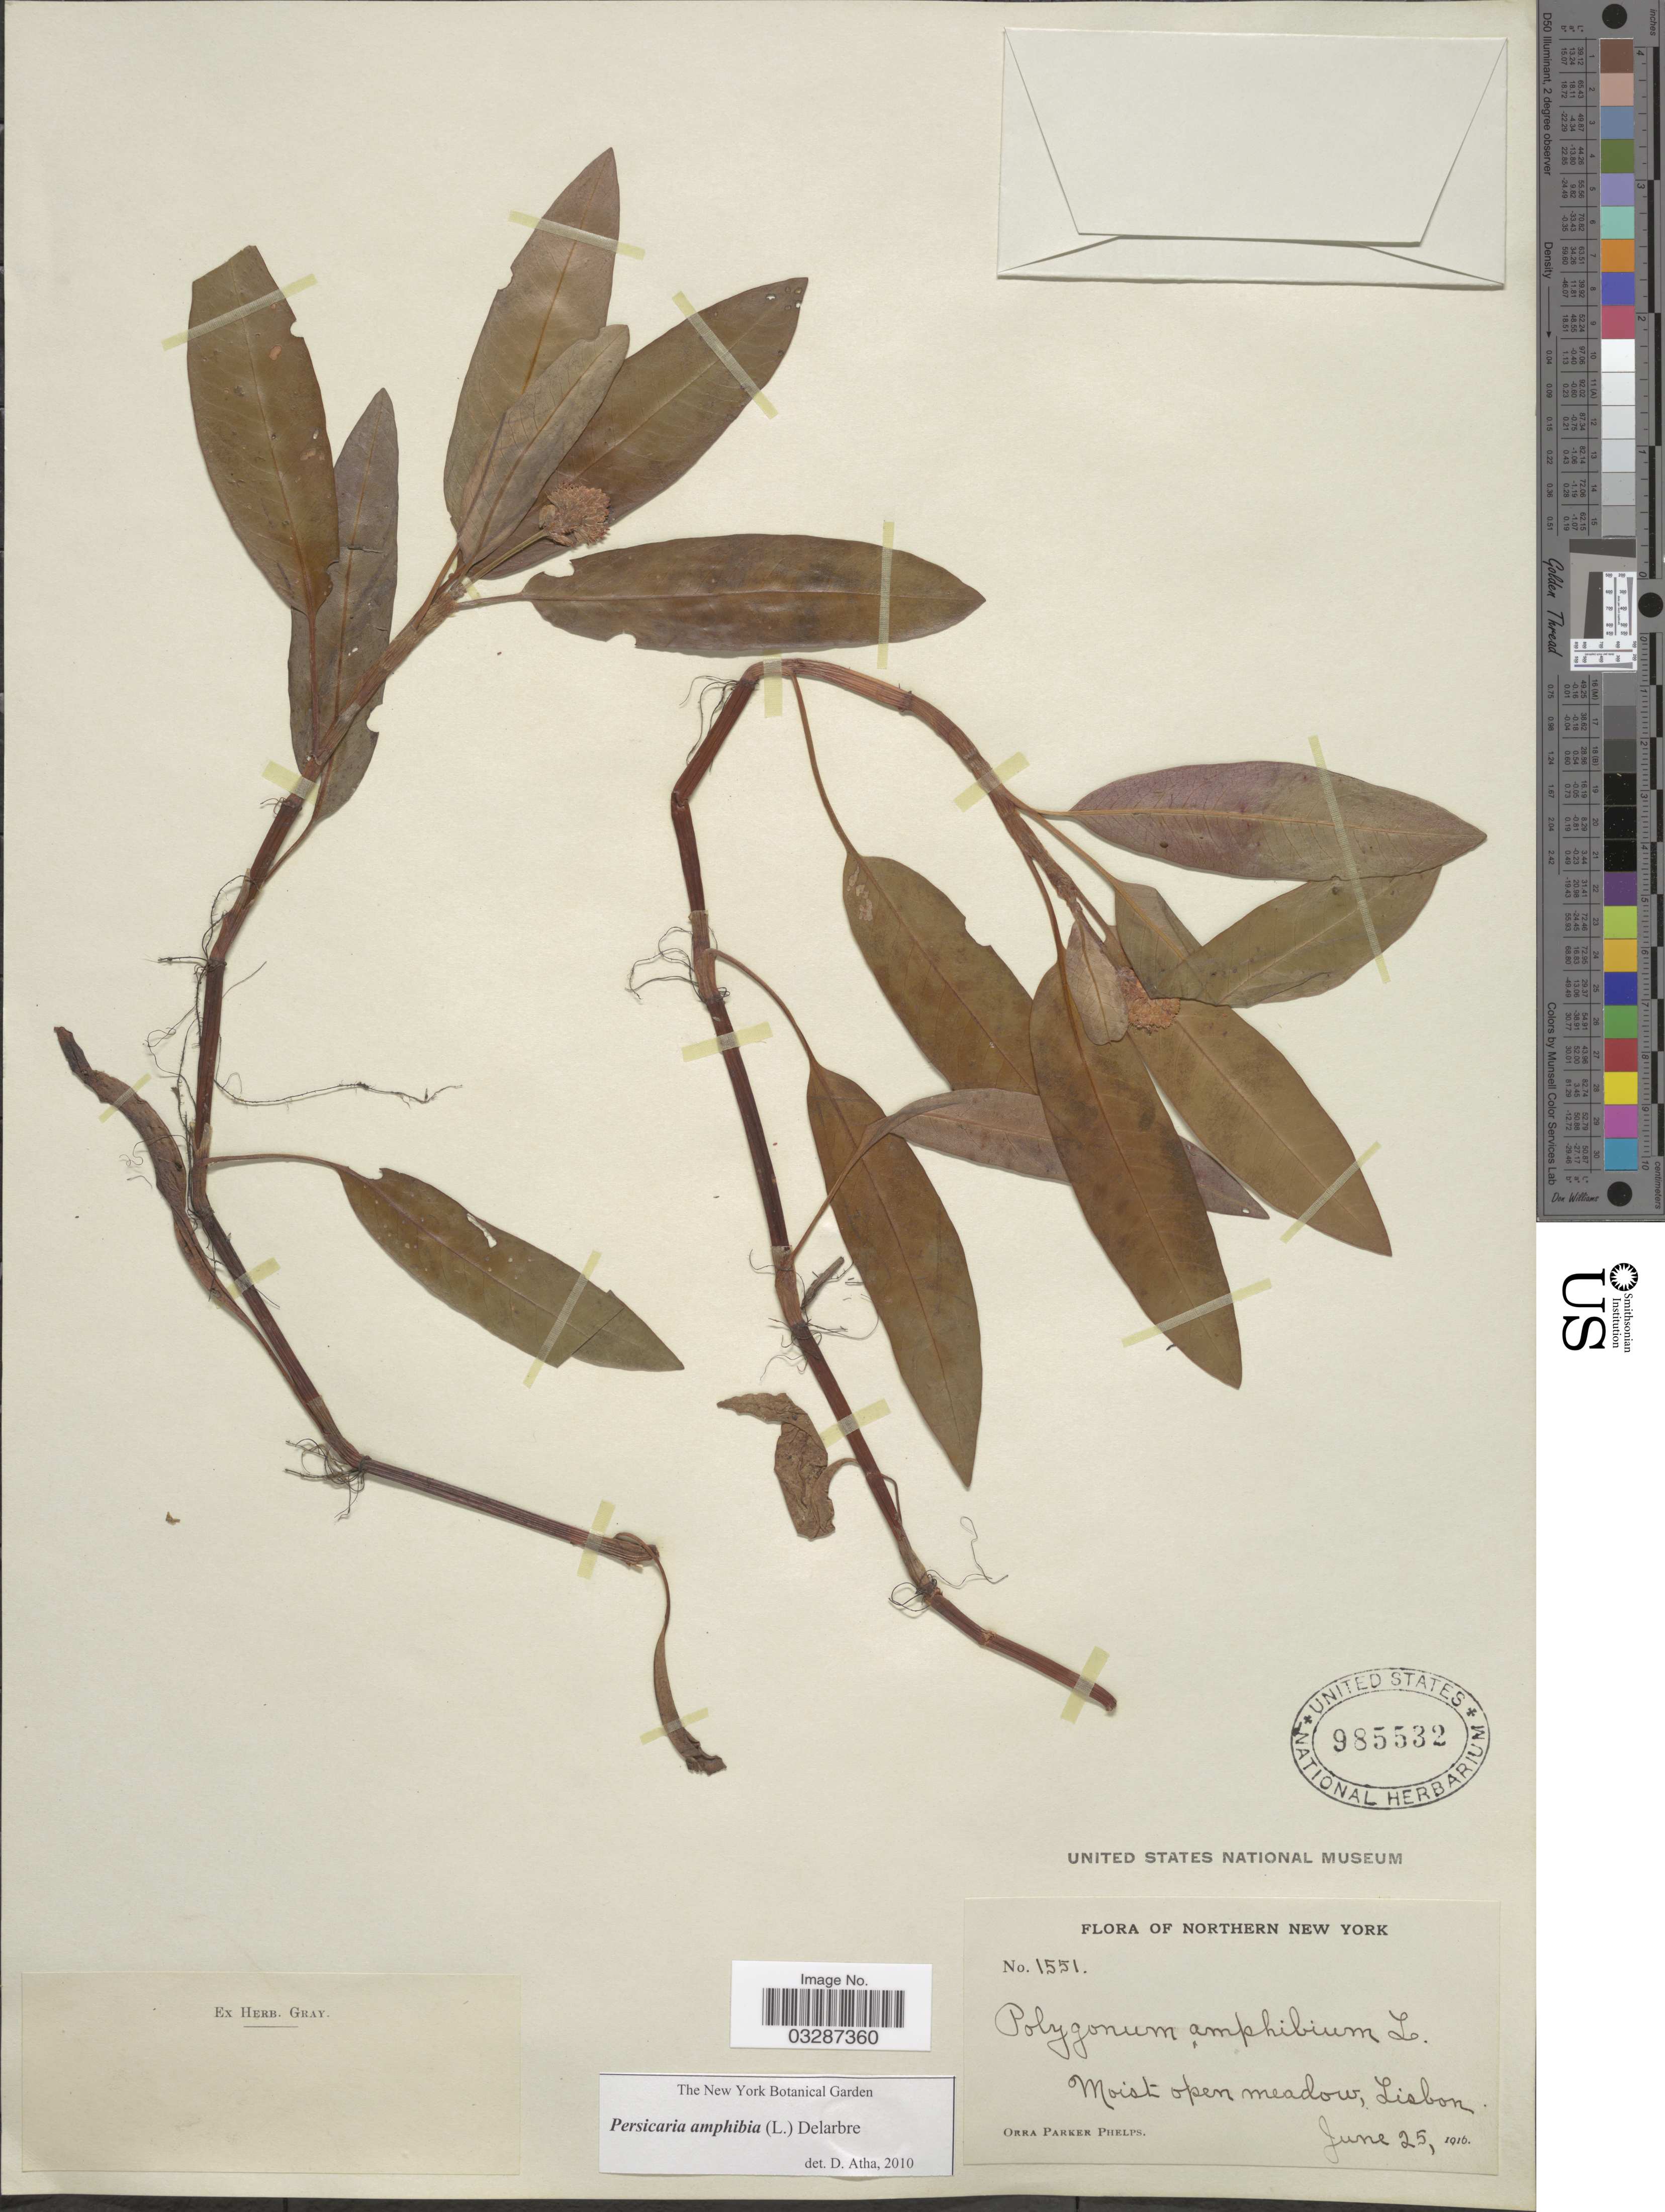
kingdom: Plantae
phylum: Tracheophyta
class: Magnoliopsida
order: Caryophyllales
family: Polygonaceae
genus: Persicaria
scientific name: Persicaria amphibia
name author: (L.) Delarbre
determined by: Atha, D. E.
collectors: O. P. Phelps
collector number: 1551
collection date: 1916-06-25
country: United States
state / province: New York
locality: Northern New York. Moist open meadow, Lisbon.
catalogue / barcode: US 985532